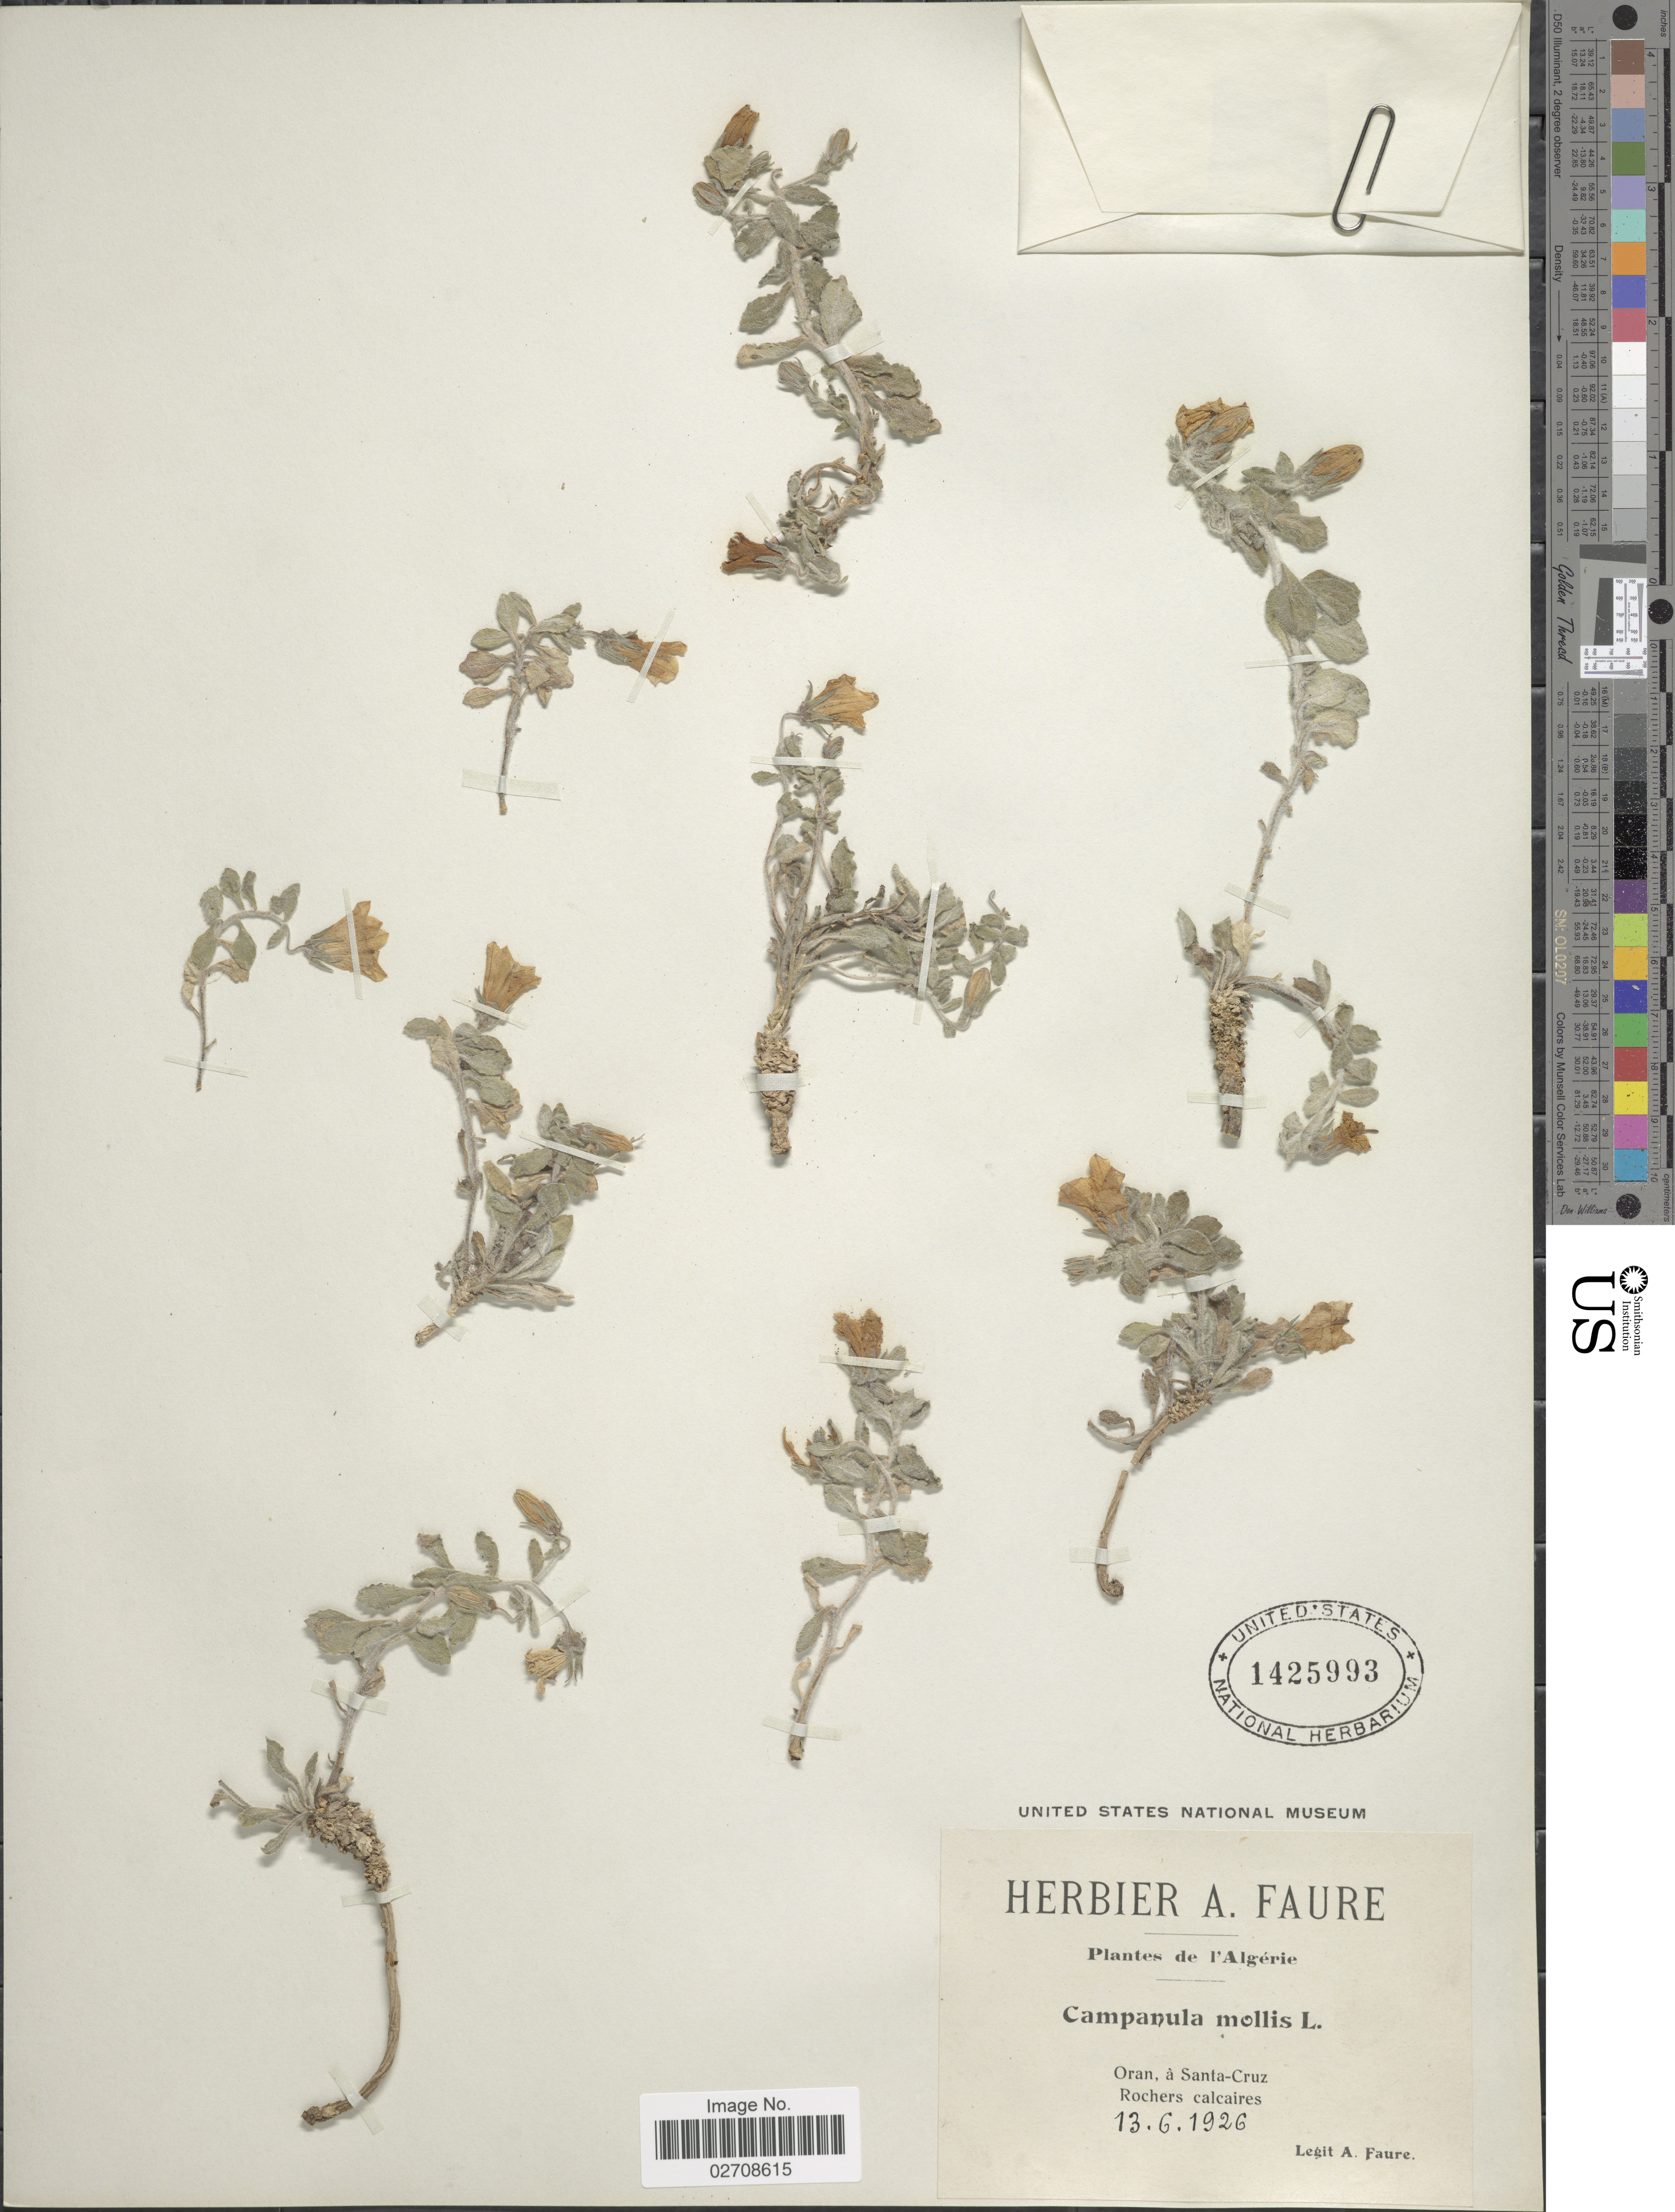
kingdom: Plantae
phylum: Tracheophyta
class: Magnoliopsida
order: Asterales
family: Campanulaceae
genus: Campanula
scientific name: Campanula mollis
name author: L.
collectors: A. Faure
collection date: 1926-06-13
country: Algeria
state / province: Oran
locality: De l' Algerie, Oran, a Santa-Cruz, Rochers calcaires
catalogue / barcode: US 1425993